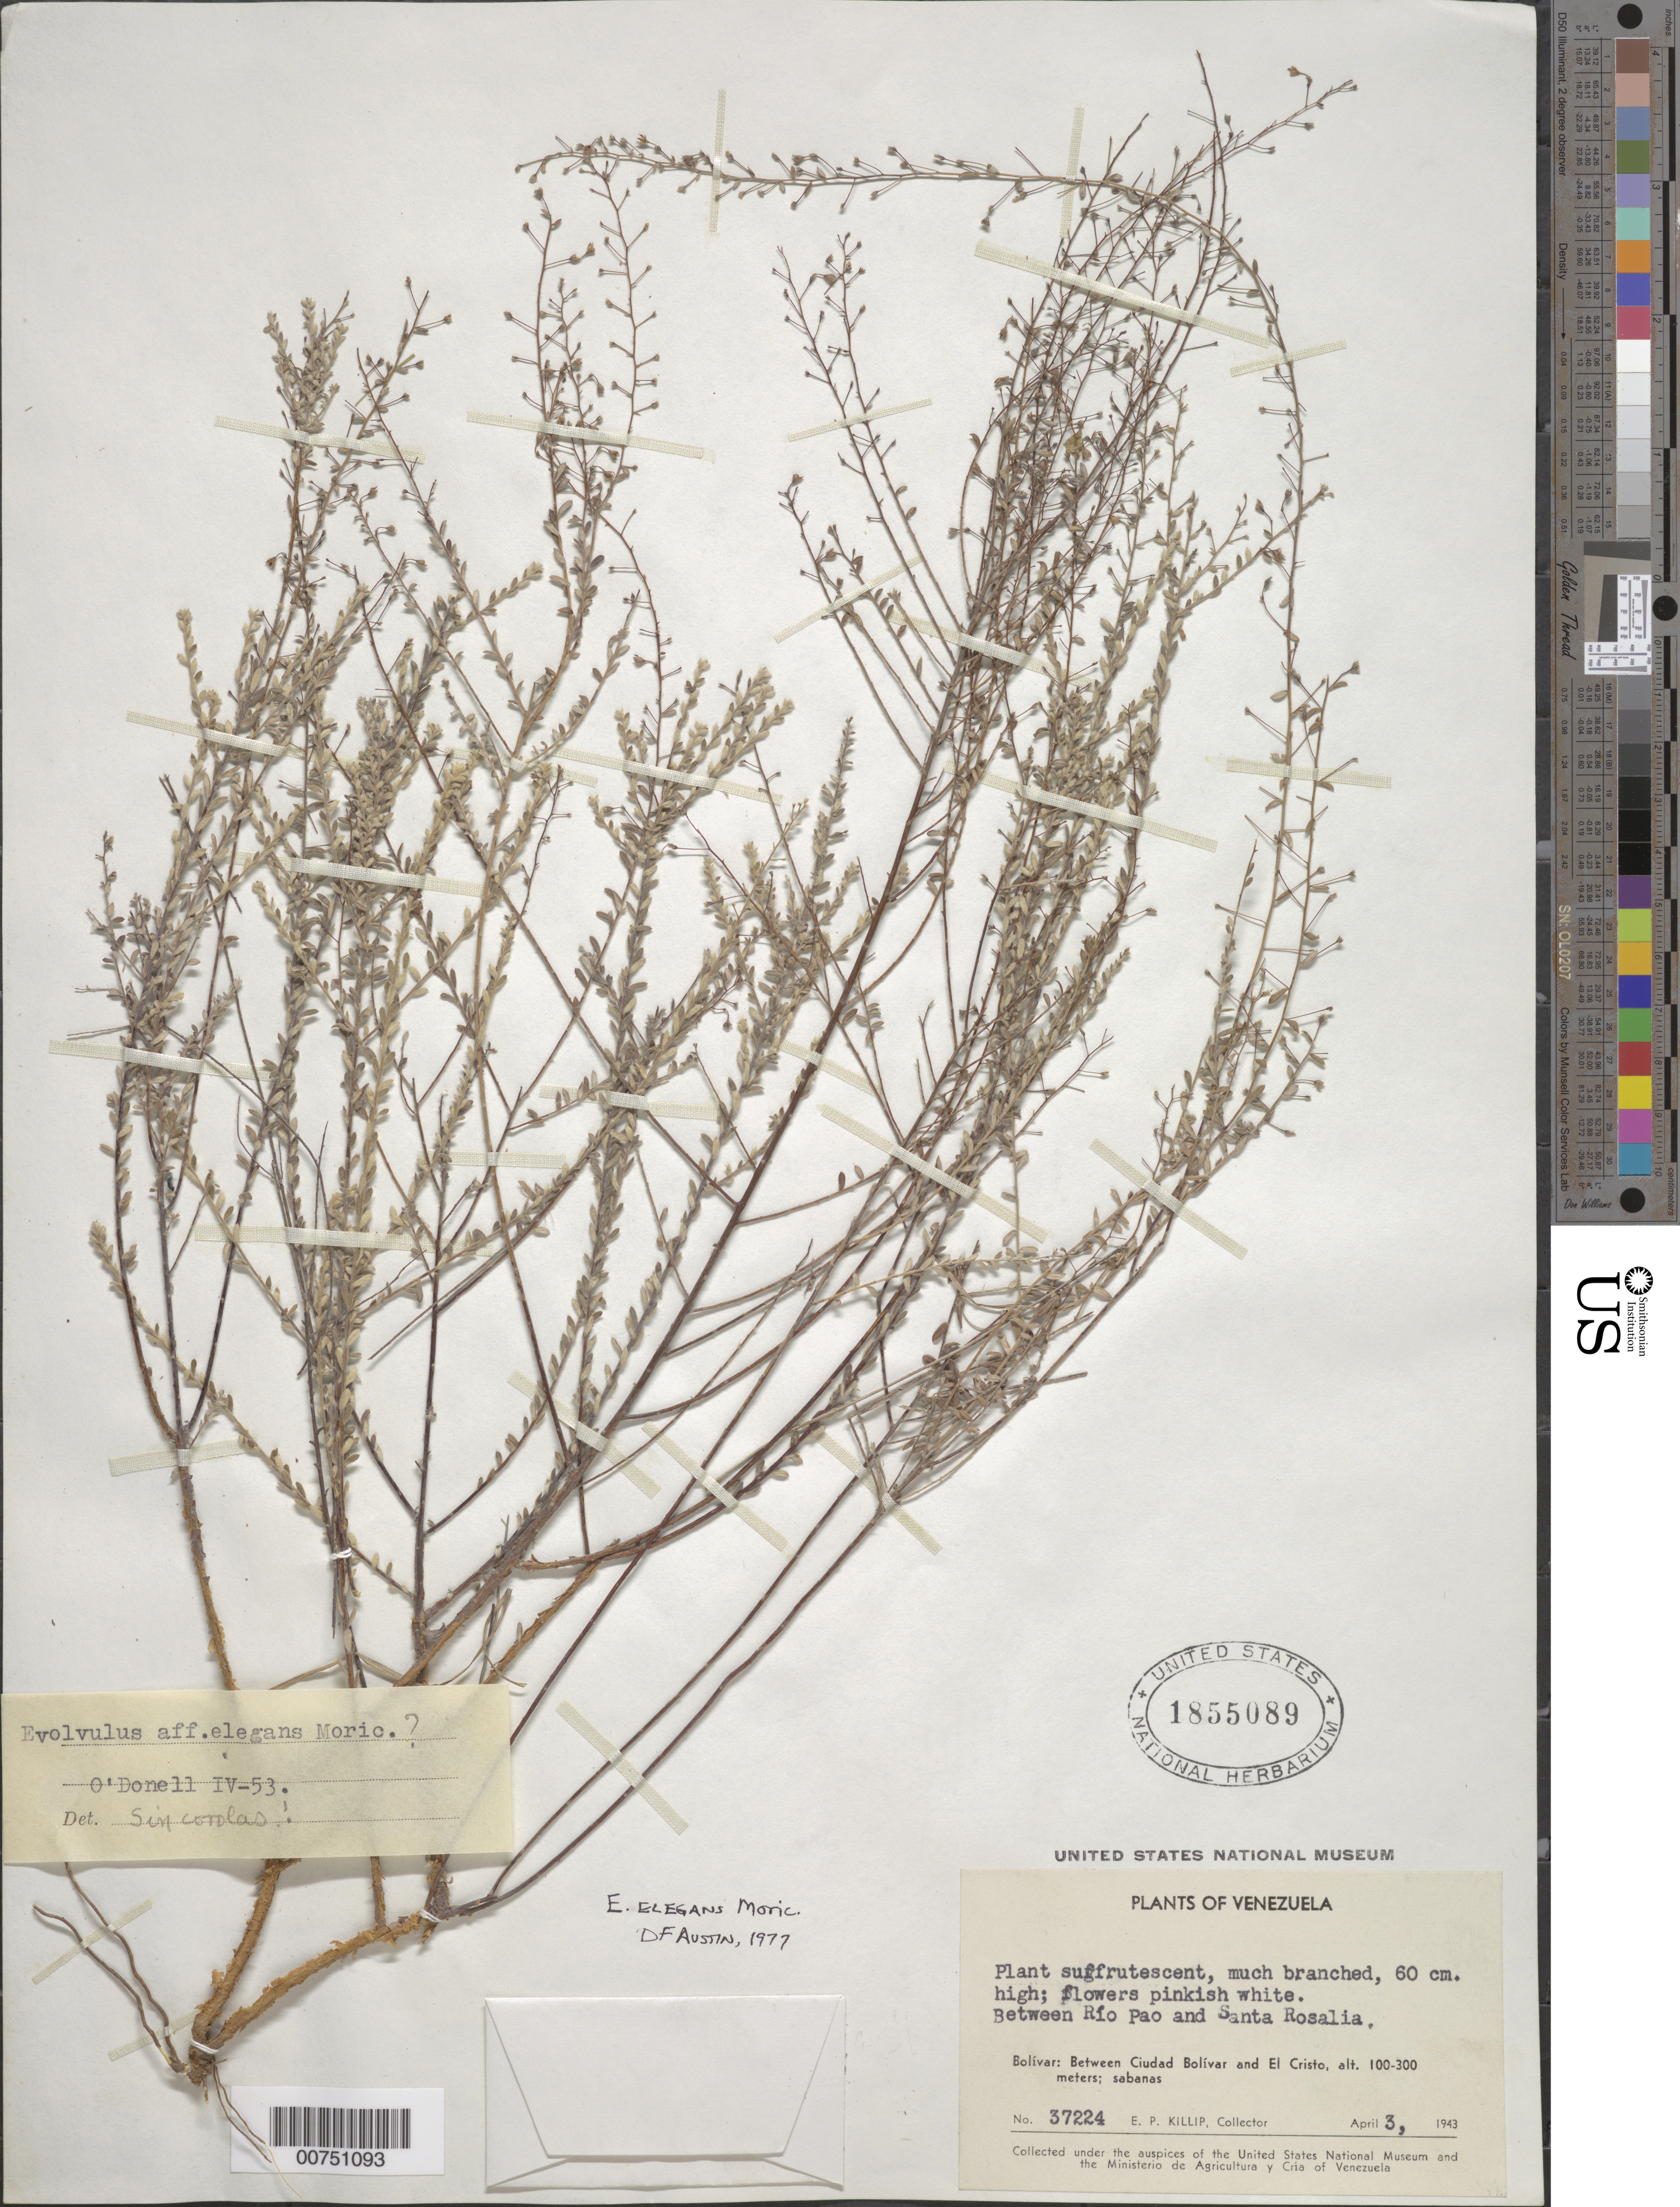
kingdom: Plantae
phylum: Tracheophyta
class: Magnoliopsida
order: Solanales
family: Convolvulaceae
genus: Evolvulus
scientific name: Evolvulus elegans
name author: Moric.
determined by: Austin, D. F.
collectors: E. P. Killip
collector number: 37224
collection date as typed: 3-Apr-43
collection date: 1943-04-03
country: Venezuela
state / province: Bolívar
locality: Río Pao to Santa Rosalía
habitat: Sabanas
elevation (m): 100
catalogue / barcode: US 1855089